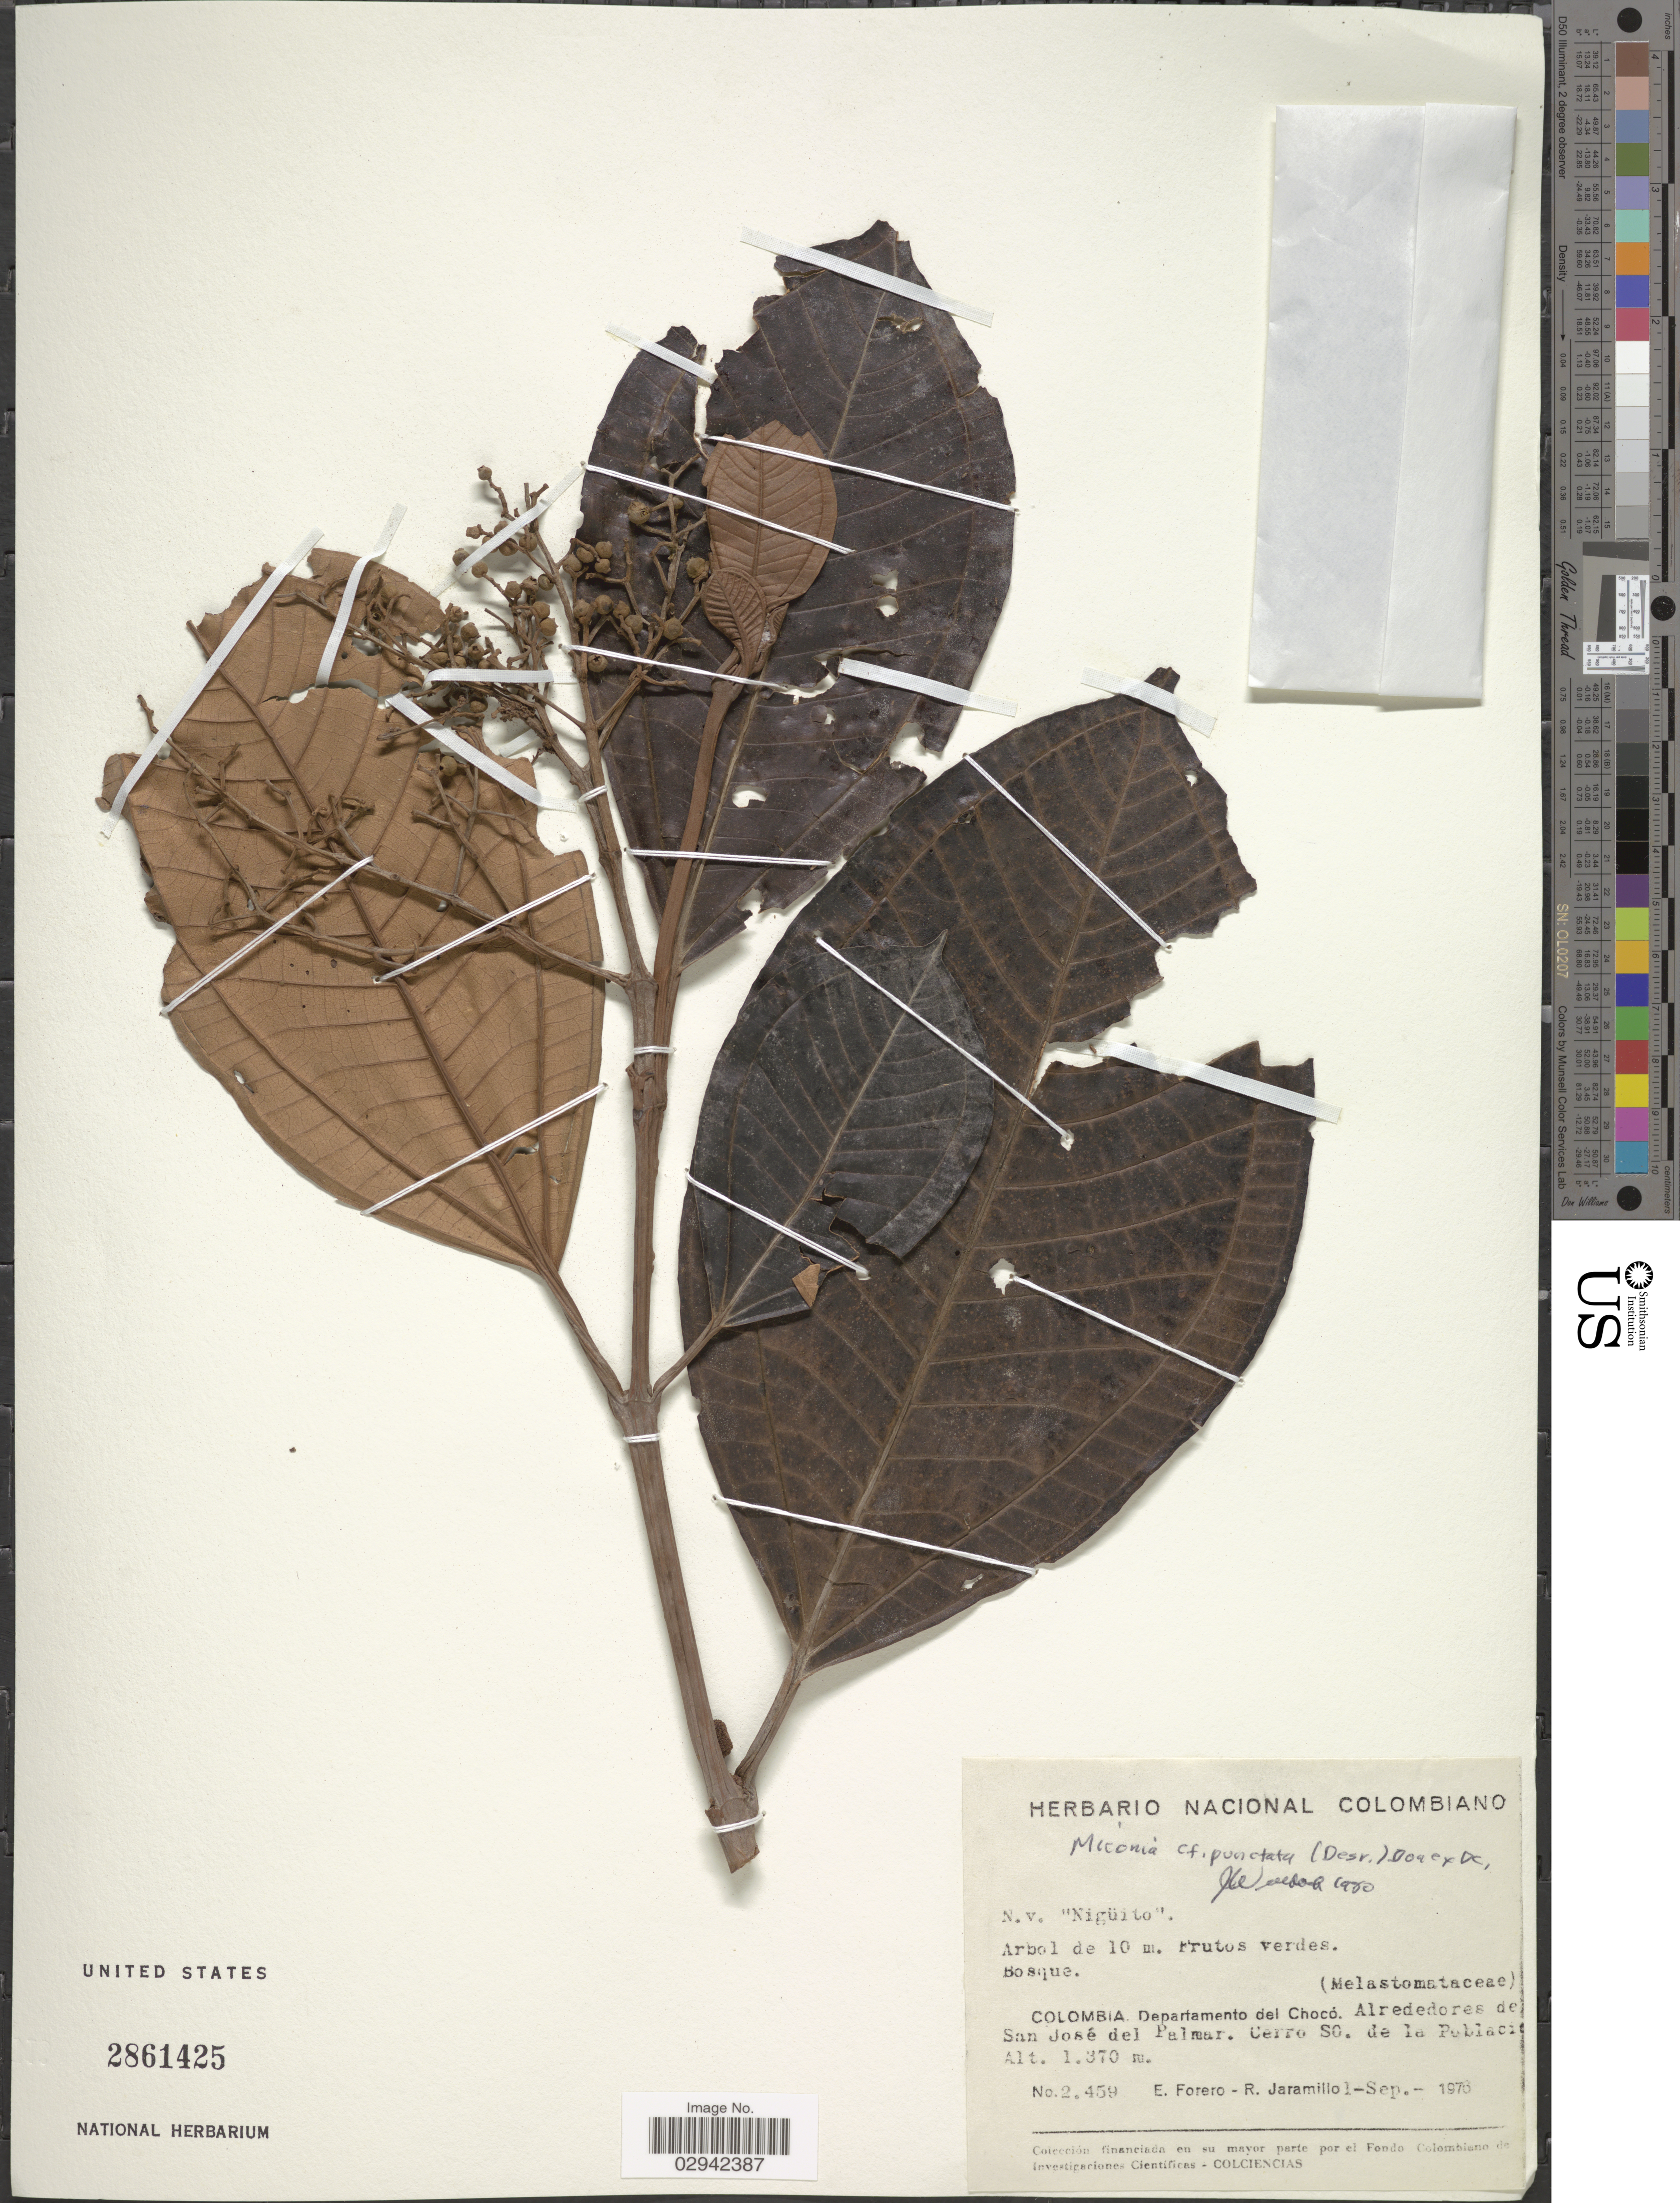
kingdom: Plantae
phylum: Tracheophyta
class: Magnoliopsida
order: Myrtales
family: Melastomataceae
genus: Miconia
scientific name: Miconia punctata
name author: (Desr.) D. Don ex DC.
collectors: E. Forero & R. Jaramillo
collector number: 2459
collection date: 1978-09-01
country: Colombia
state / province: Chocó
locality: Departamento del Chocó, Alrededores de San José del Palmar, Cerro SO de la Polecito[interperted].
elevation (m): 1370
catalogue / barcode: US 2861425